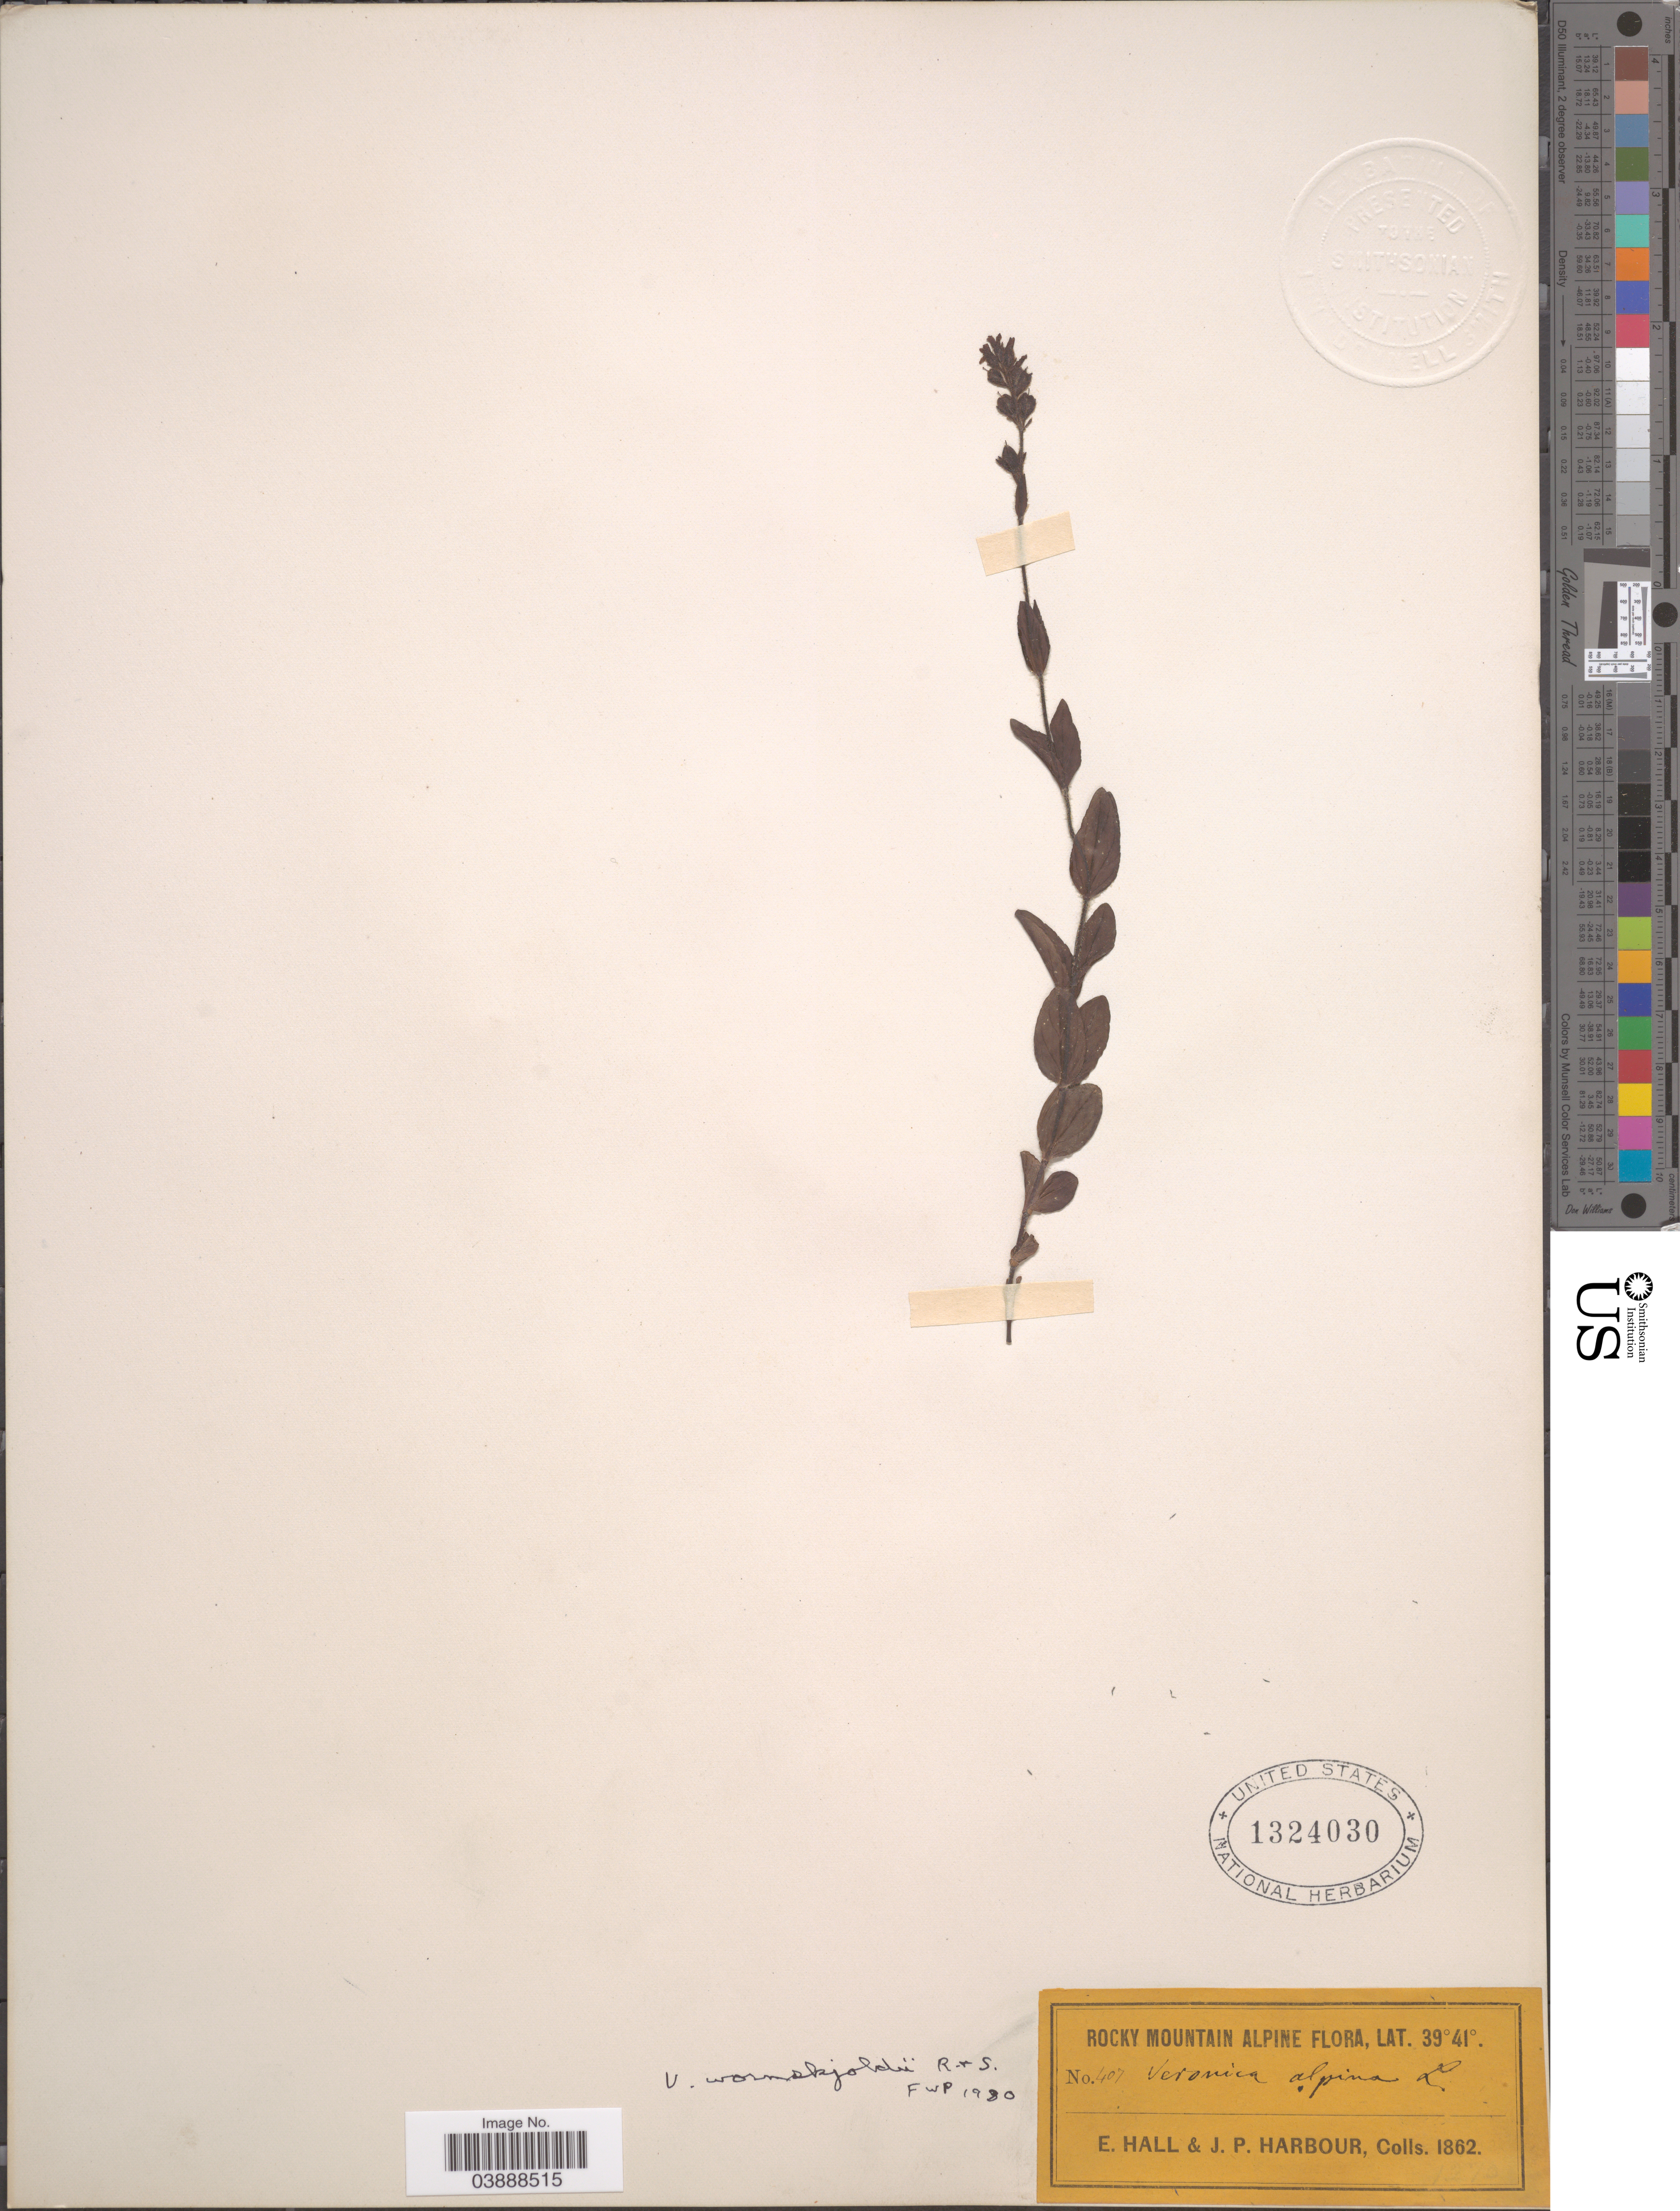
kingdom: Plantae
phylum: Tracheophyta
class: Magnoliopsida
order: Lamiales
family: Plantaginaceae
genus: Veronica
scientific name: Veronica wormskjoldii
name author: Roem. & Schult.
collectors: E. Hall & J. Harbour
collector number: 407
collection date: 1862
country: United States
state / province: Colorado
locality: Rocky Mountain Alpine.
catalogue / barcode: US 1324030